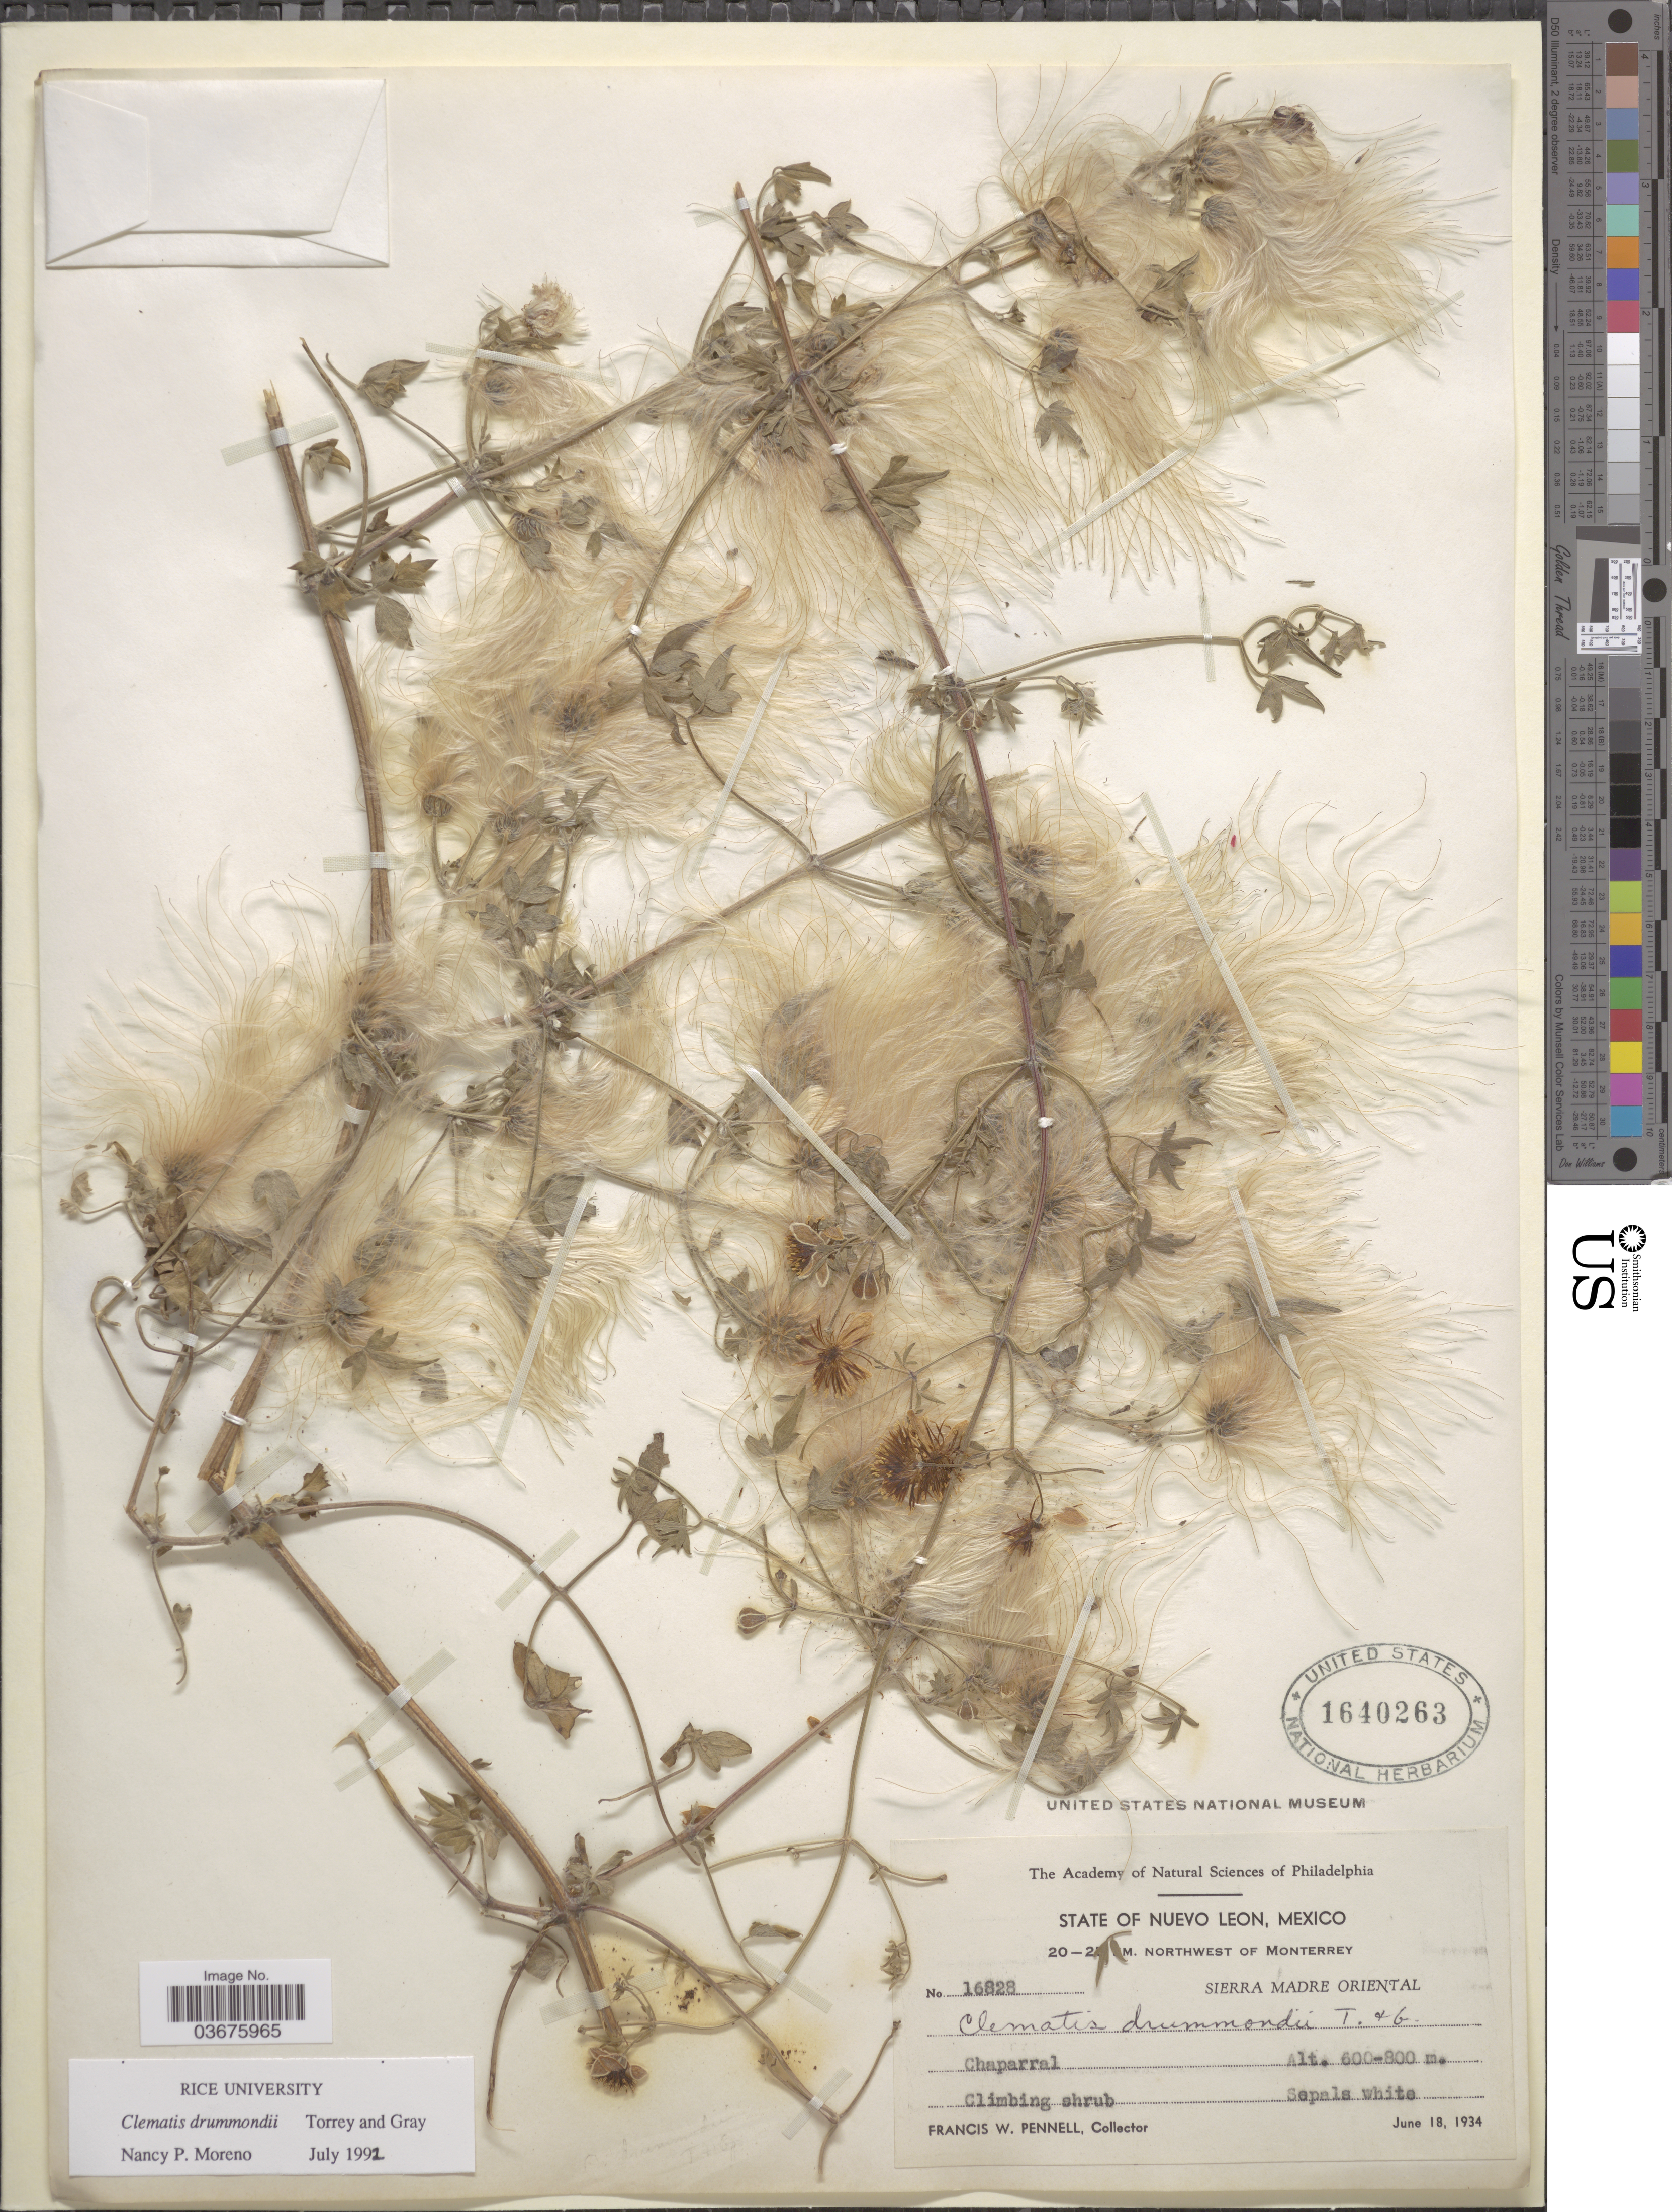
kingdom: Plantae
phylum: Tracheophyta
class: Magnoliopsida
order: Ranunculales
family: Ranunculaceae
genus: Clematis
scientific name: Clematis drummondii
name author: Torr. & A. Gray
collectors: F. W. Pennell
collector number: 16828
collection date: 1934-06-18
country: Mexico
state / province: Nuevo León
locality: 20-2 [illegible text] m. northwest of Monterrey. Sierra Madre Oriental.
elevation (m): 600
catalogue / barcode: US 1640263